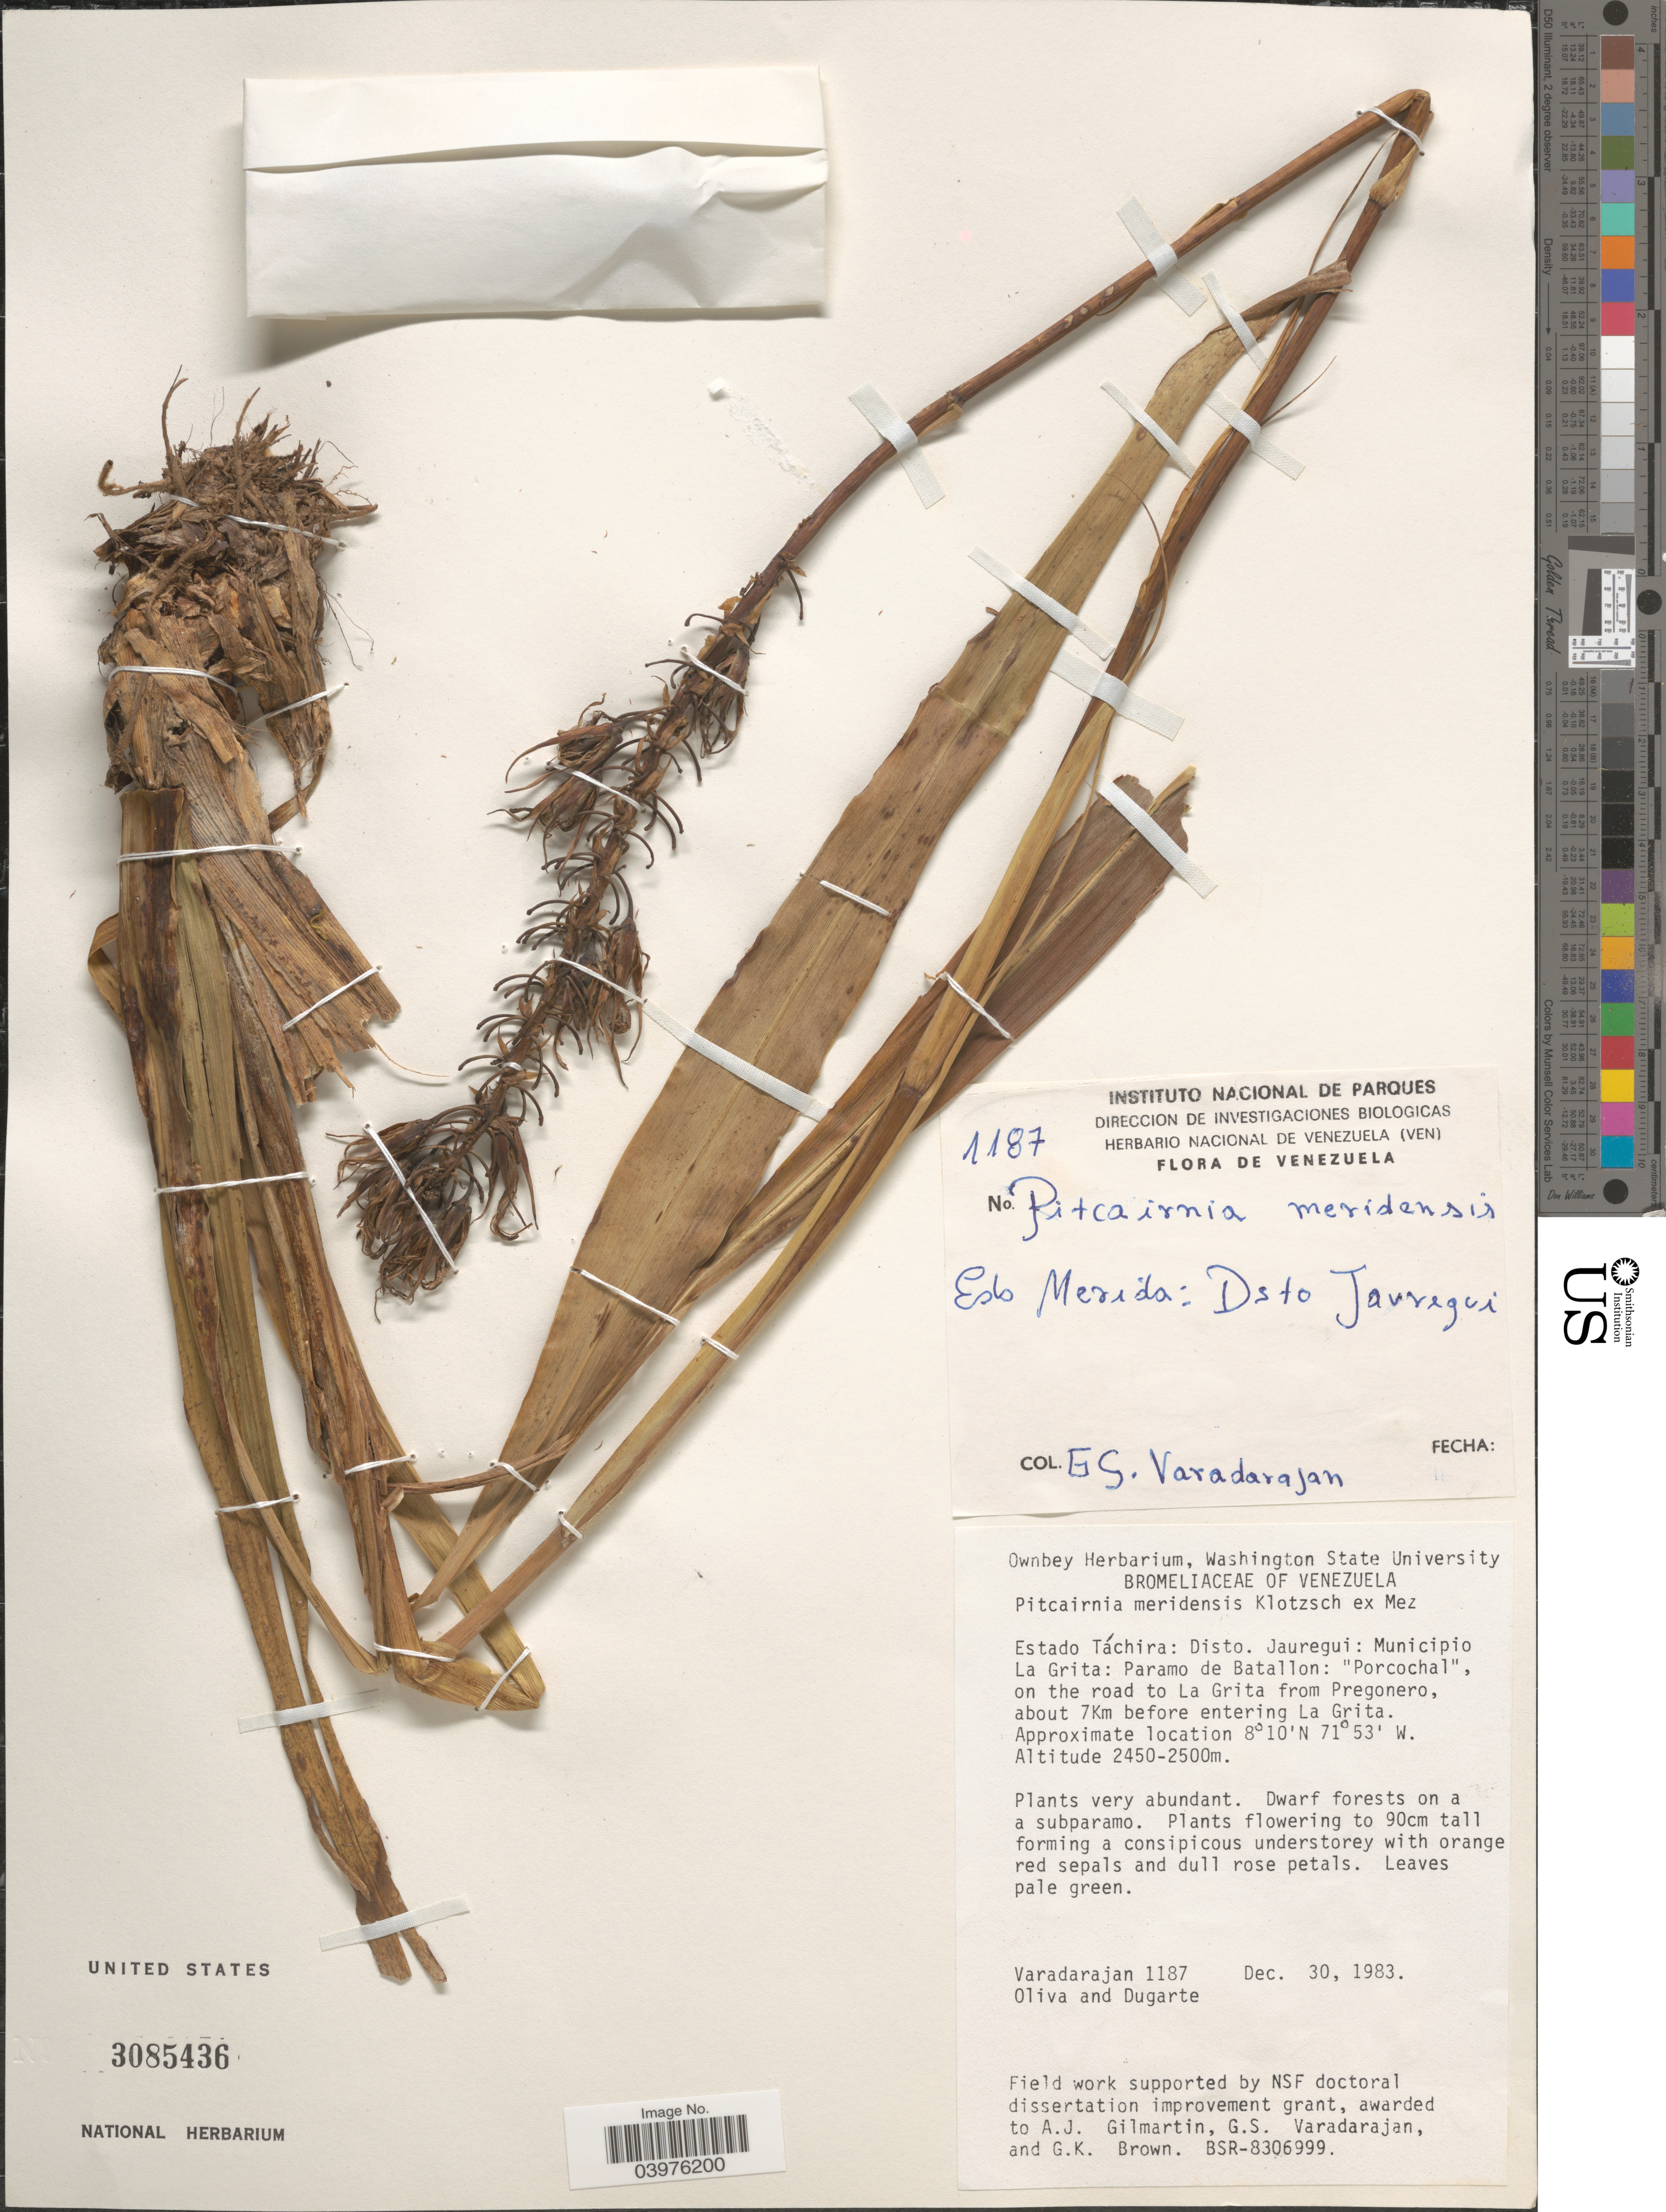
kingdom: Plantae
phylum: Tracheophyta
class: Liliopsida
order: Poales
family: Bromeliaceae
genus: Pitcairnia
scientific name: Pitcairnia meridensis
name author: (Klotzsch & Mez) Mez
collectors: G. S. Varadarajan, -. Oliva & Dugarte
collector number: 1187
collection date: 1983-12-30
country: Venezuela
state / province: Tachira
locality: Disto Jauregui. Disto. Jauregui: Municipio La Grita: Paramo de Batallon: 'Porcochal', on the road to La Grita from Pregonero, about 7Km before entering La Grita.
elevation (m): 2450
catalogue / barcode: US 3085436